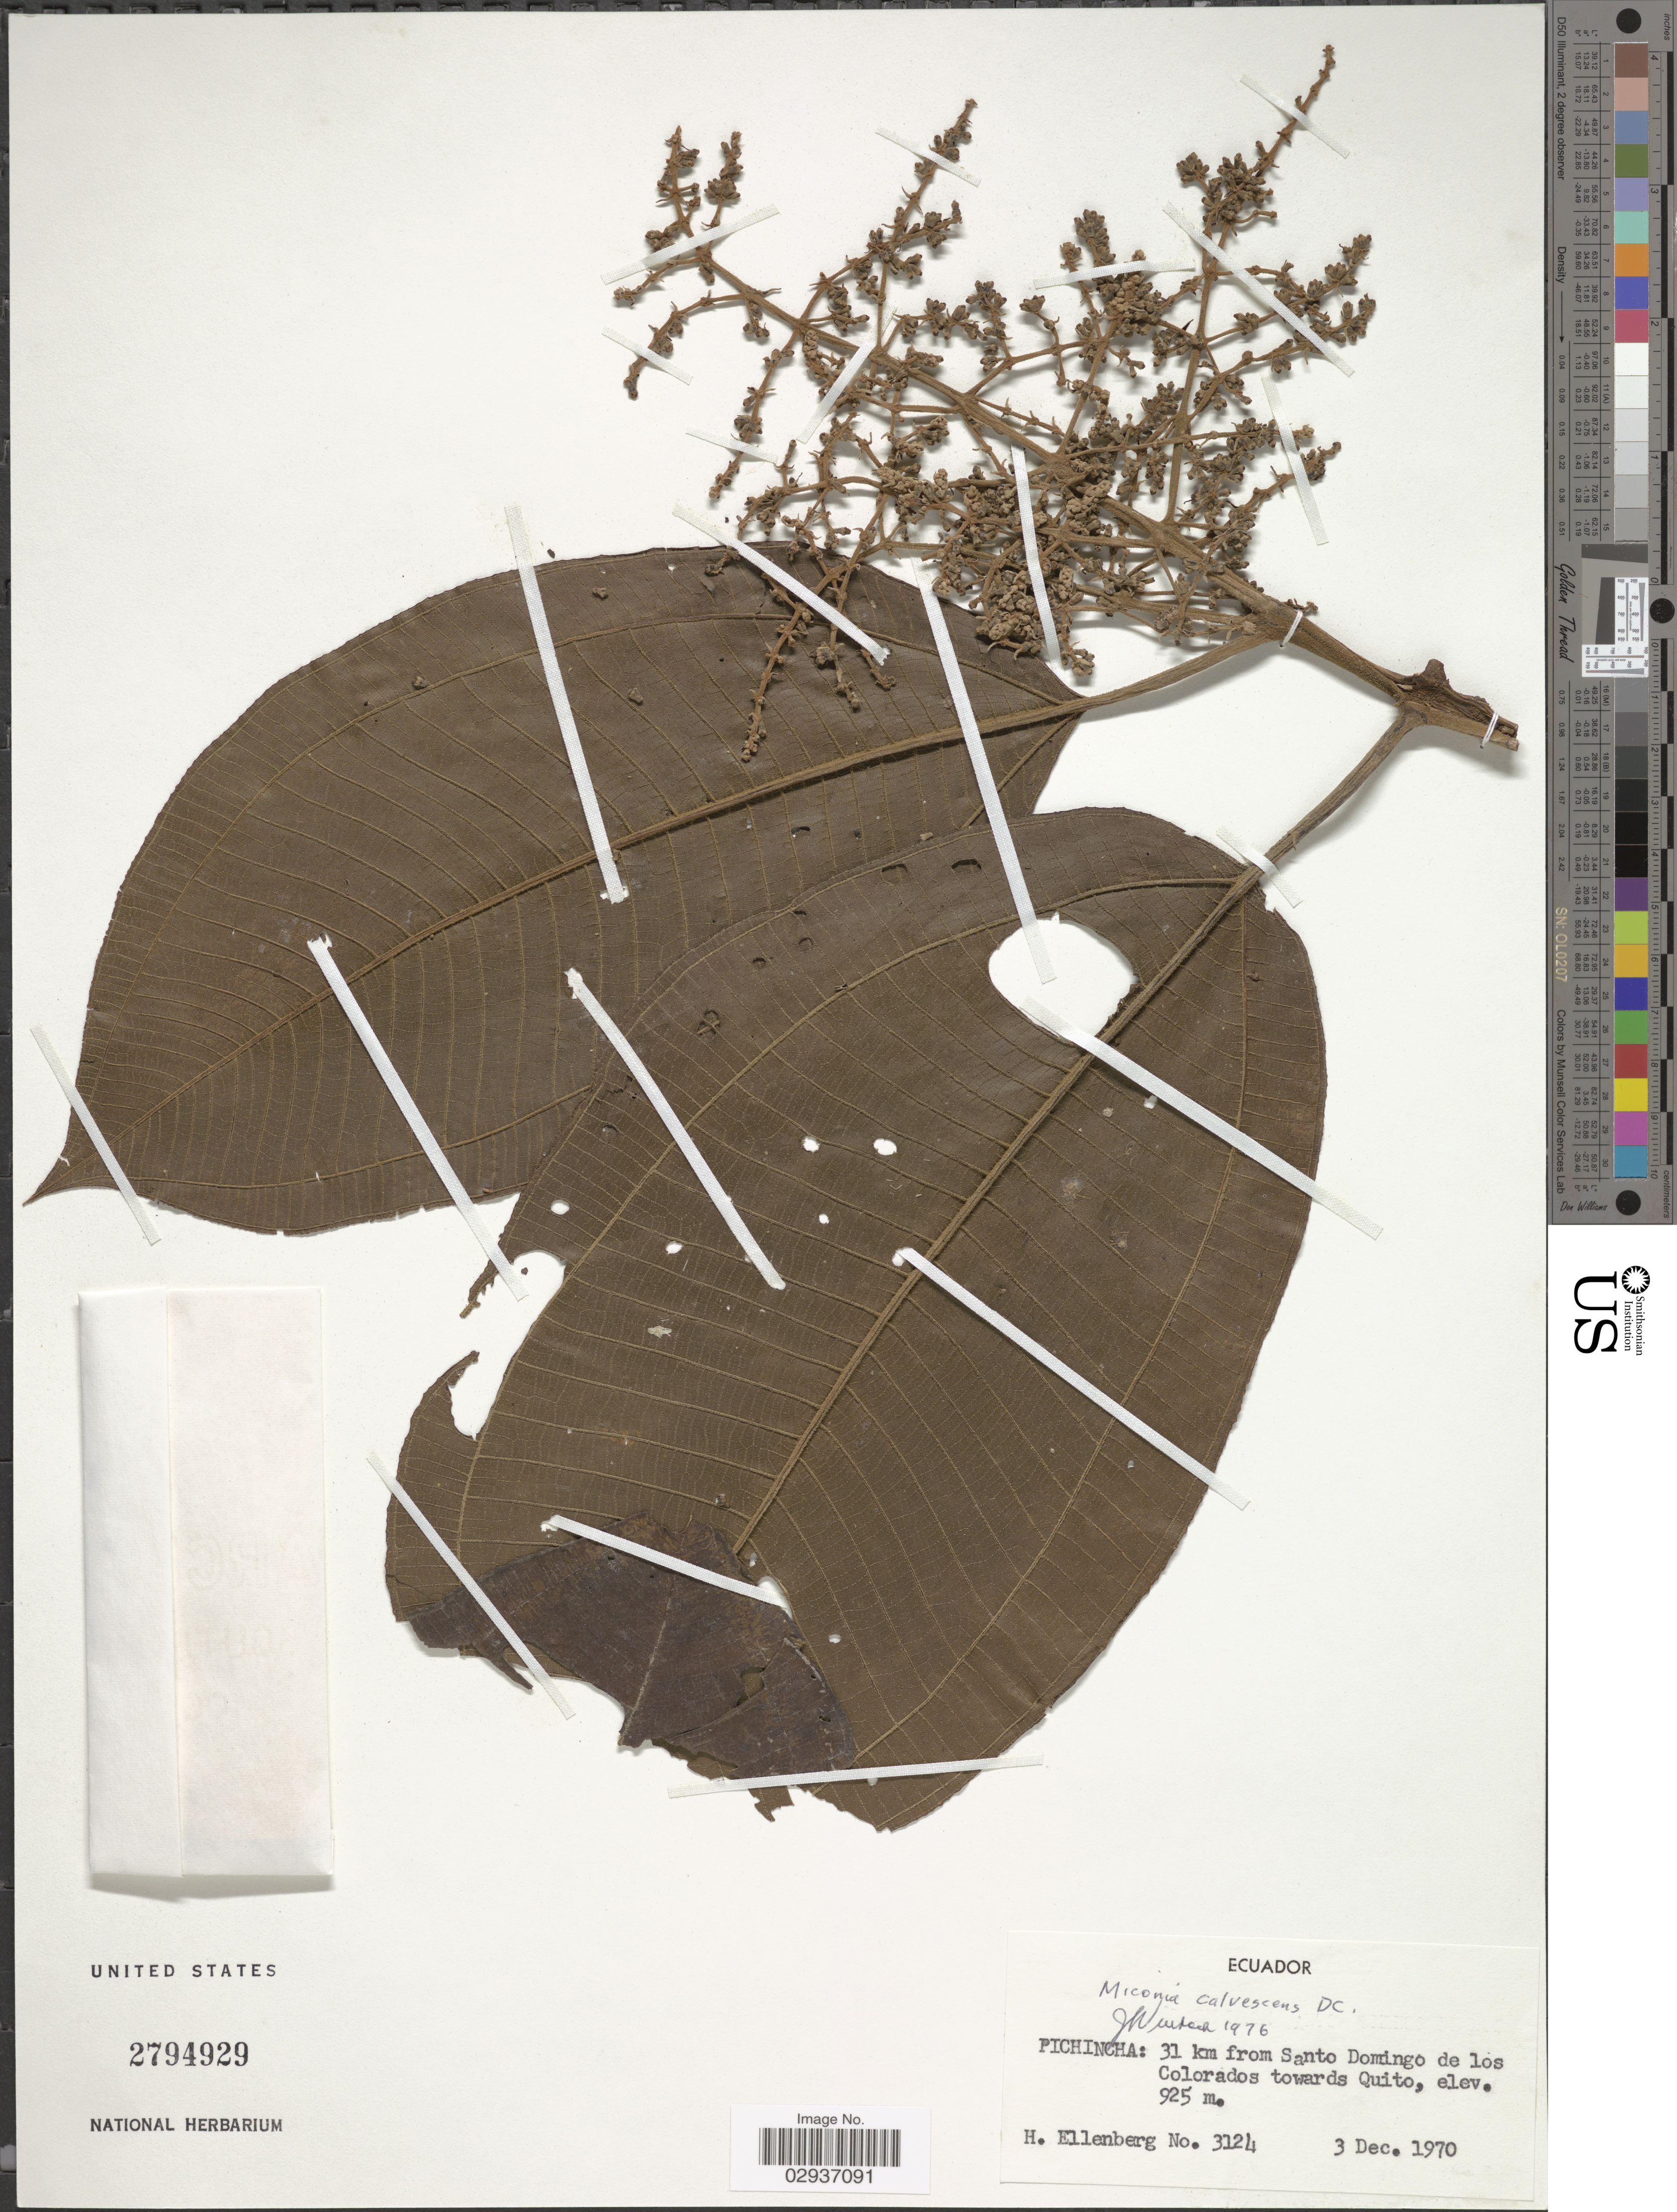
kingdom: Plantae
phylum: Tracheophyta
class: Magnoliopsida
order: Myrtales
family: Melastomataceae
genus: Miconia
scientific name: Miconia calvescens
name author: DC.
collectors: H. Ellenberg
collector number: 3124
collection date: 1970-12-03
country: Ecuador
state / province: Pichincha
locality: Pichincha: 31 km from Santo Domingo de los Colorados towards Quito.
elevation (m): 925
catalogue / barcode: US 2794929